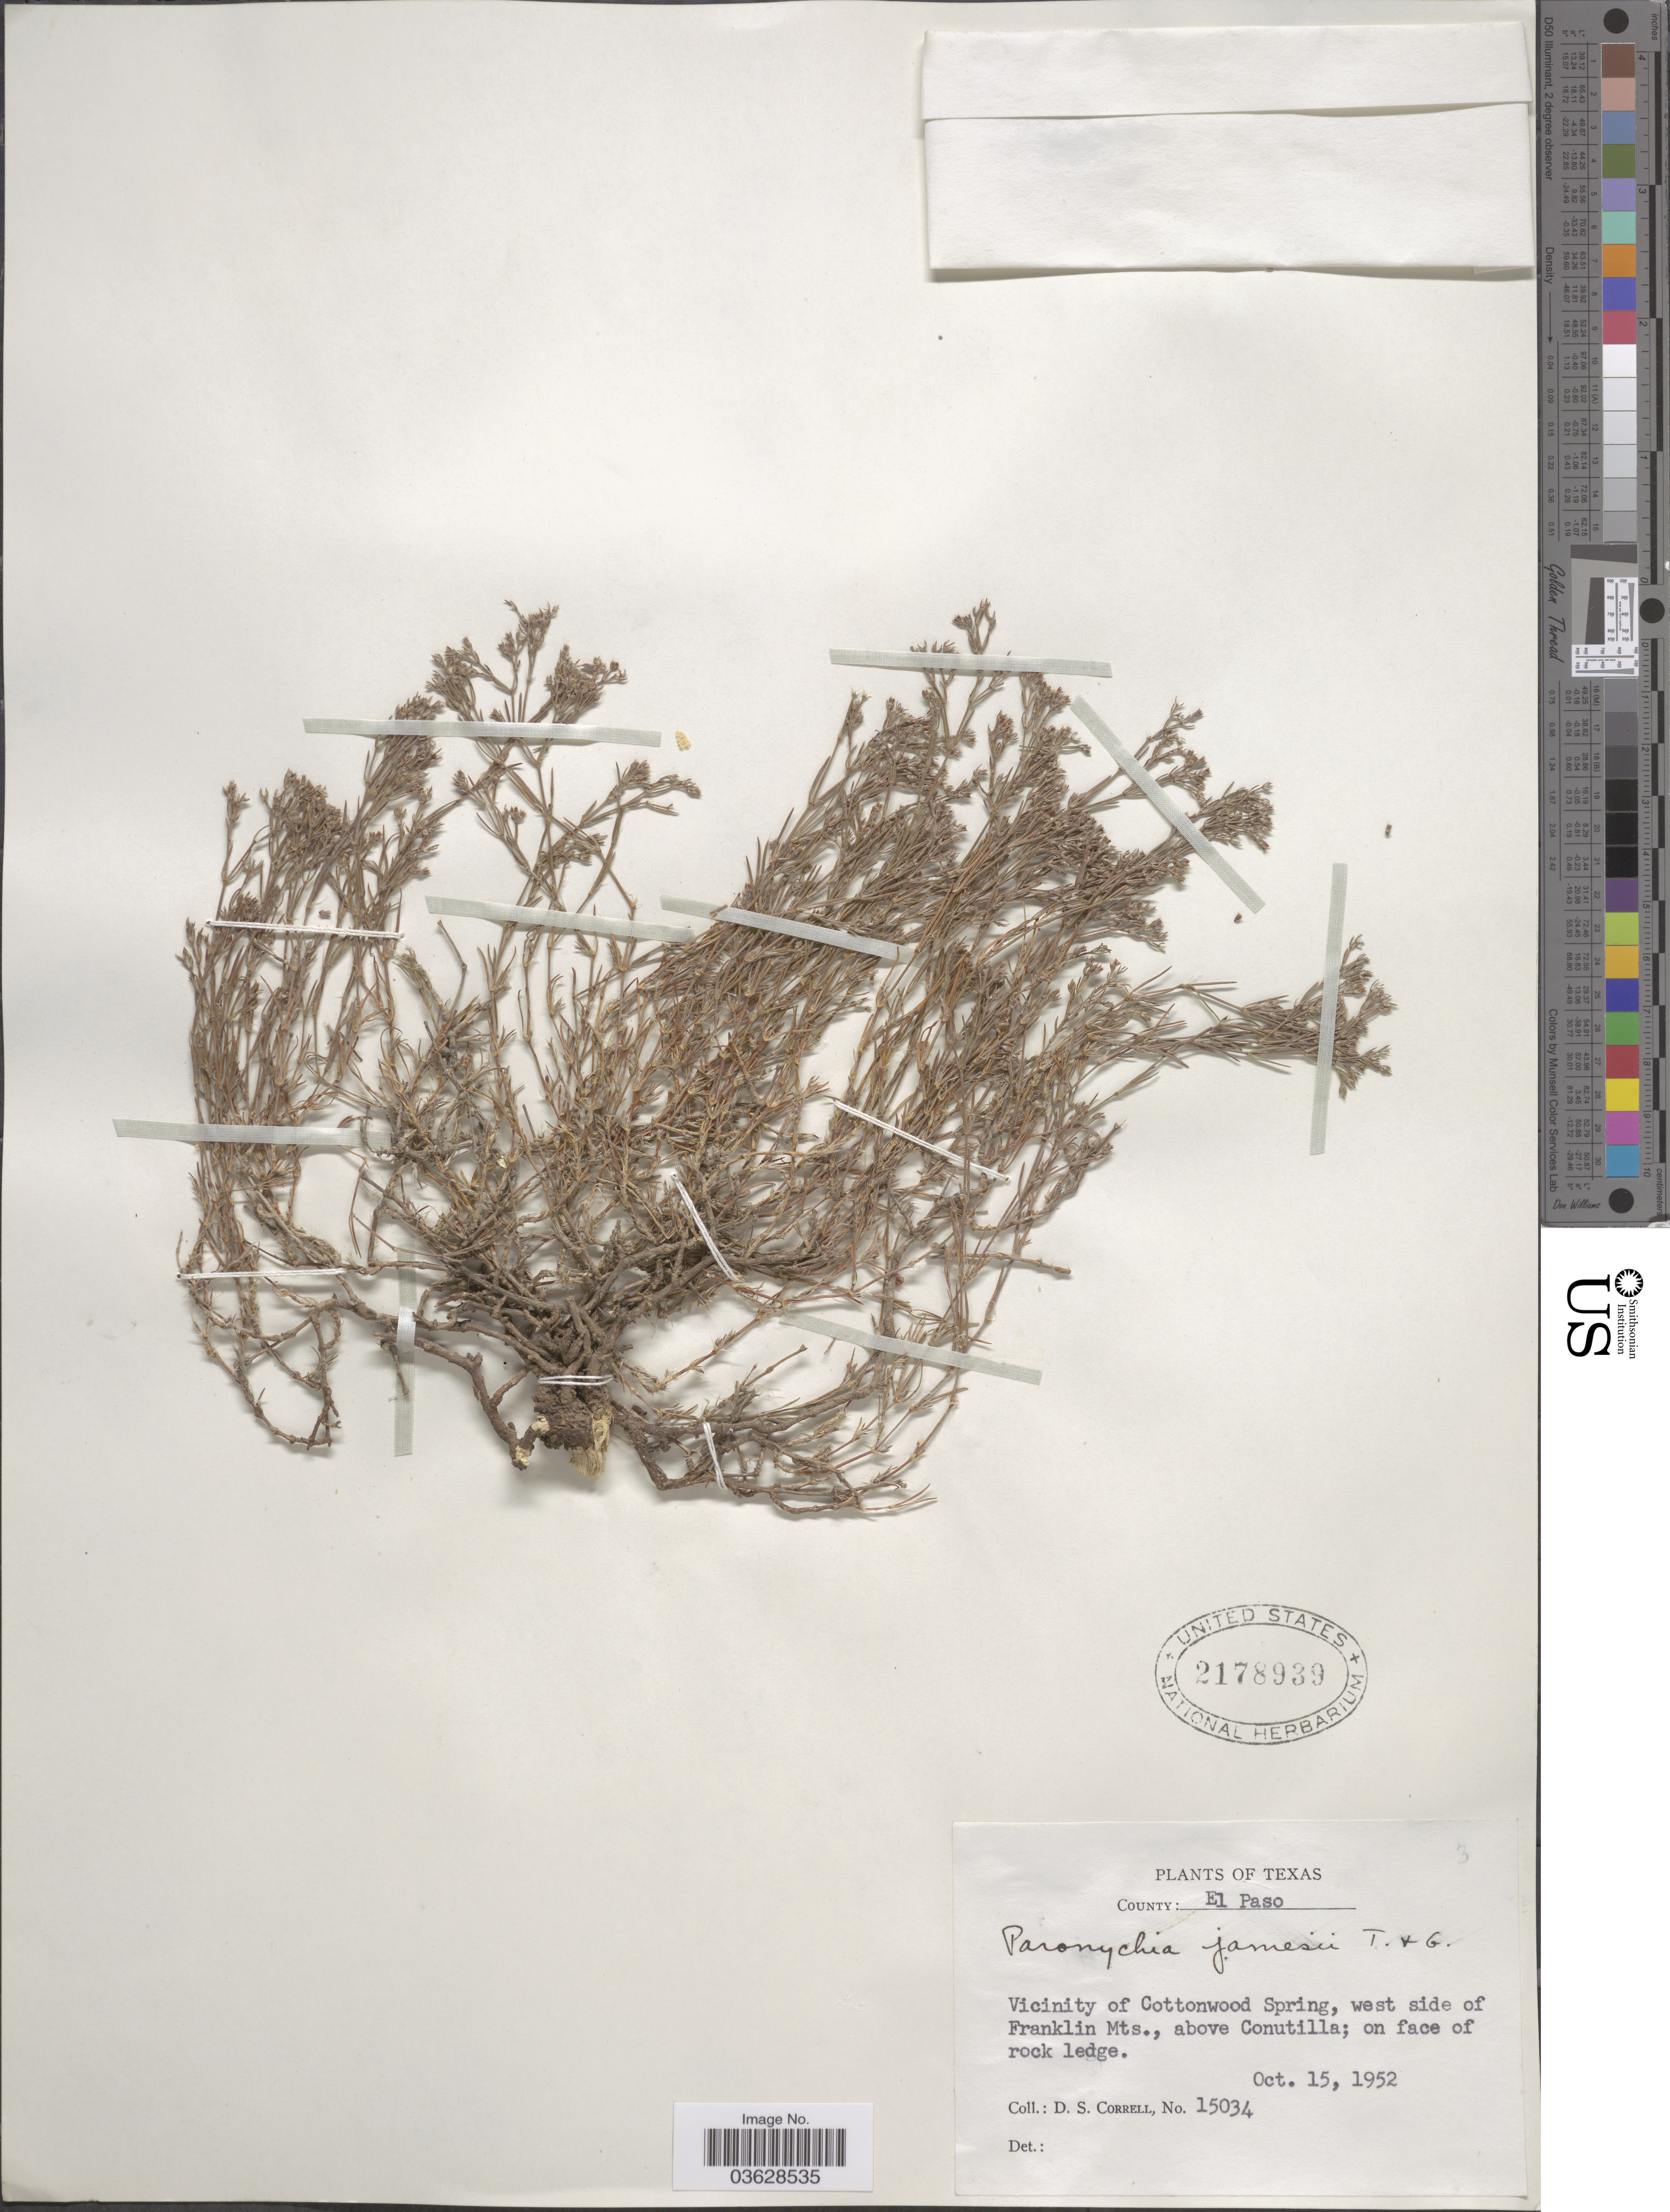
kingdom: Plantae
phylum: Tracheophyta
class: Magnoliopsida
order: Caryophyllales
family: Caryophyllaceae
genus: Paronychia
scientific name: Paronychia jamesii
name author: Torr. & A. Gray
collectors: D. S. Correll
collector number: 15034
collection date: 1952-10-15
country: United States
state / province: Texas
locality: County: El Paso. Vicinity of Cottonwood Springs, west side of Franklin Mts., above Conutilla; on face of rock ledge.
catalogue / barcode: US 2178939